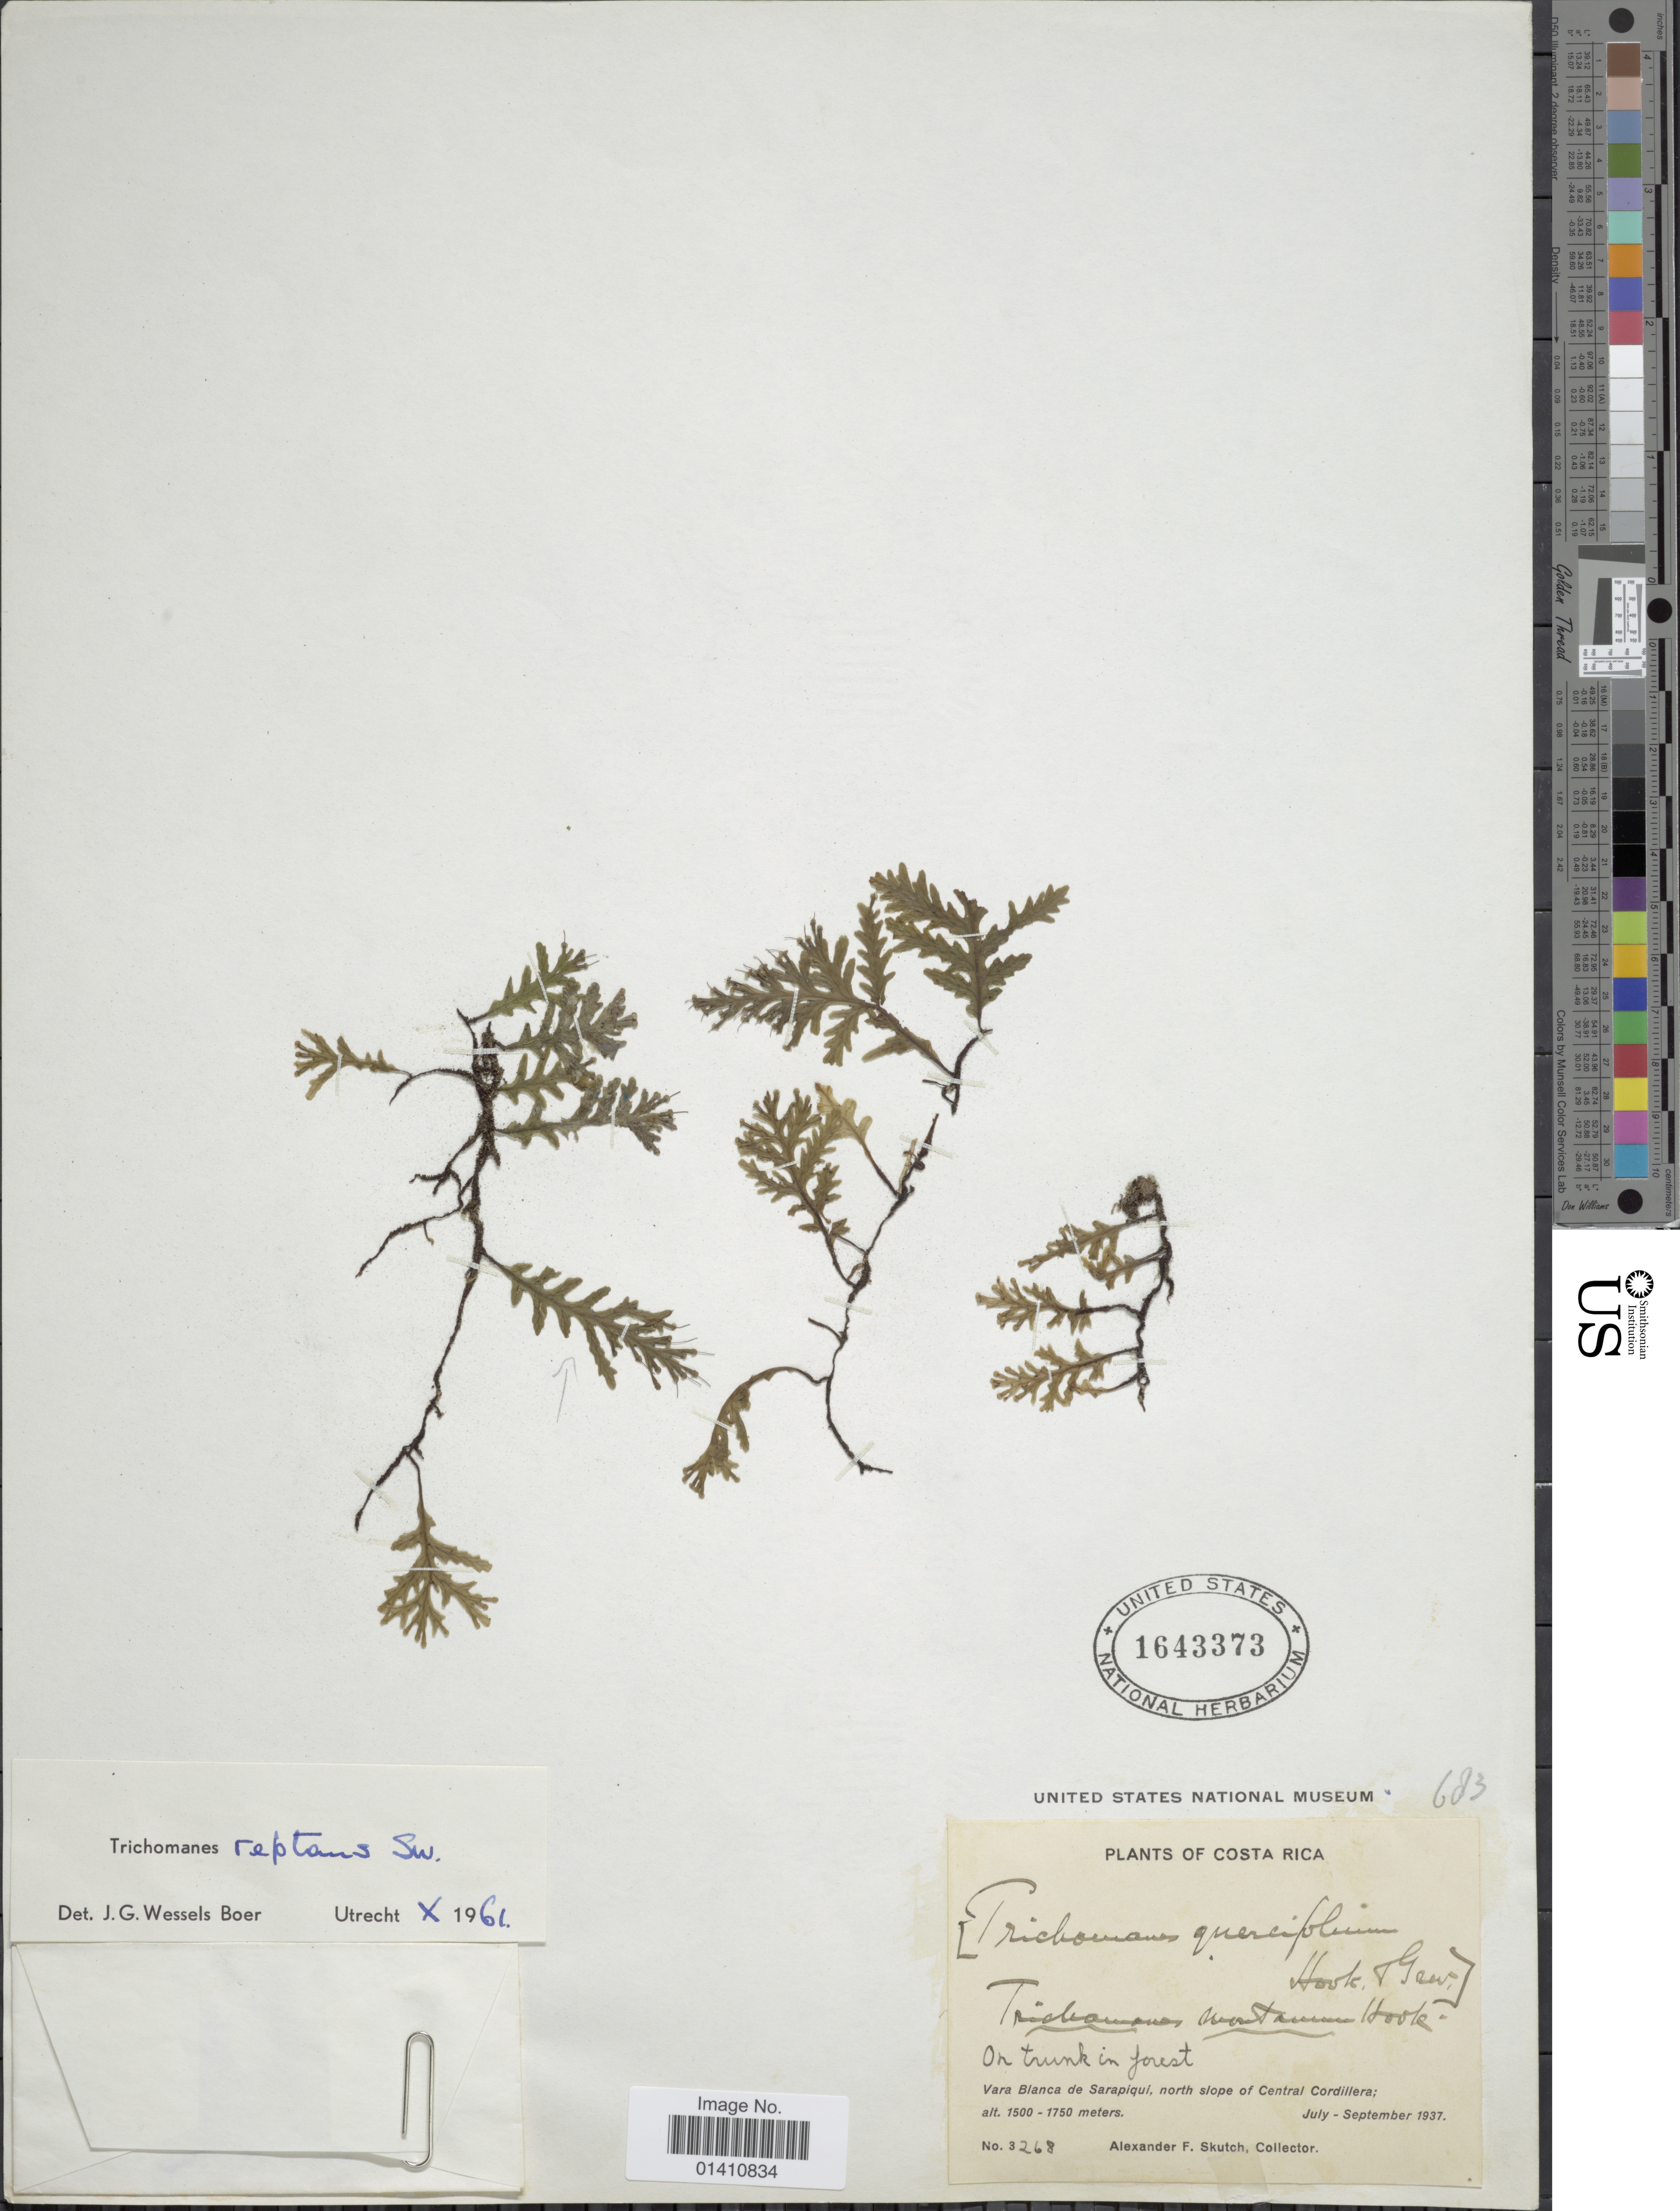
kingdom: Plantae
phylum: Tracheophyta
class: Polypodiopsida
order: Hymenophyllales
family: Hymenophyllaceae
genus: Didymoglossum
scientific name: Didymoglossum reptans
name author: (Sw.) C. Presl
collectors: A. F. Skutch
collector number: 3268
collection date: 1937-07/1937-09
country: Costa Rica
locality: Vara Blanca de Sarapiqui, North slope of Central Cordillera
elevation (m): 1500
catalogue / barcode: US 1643373